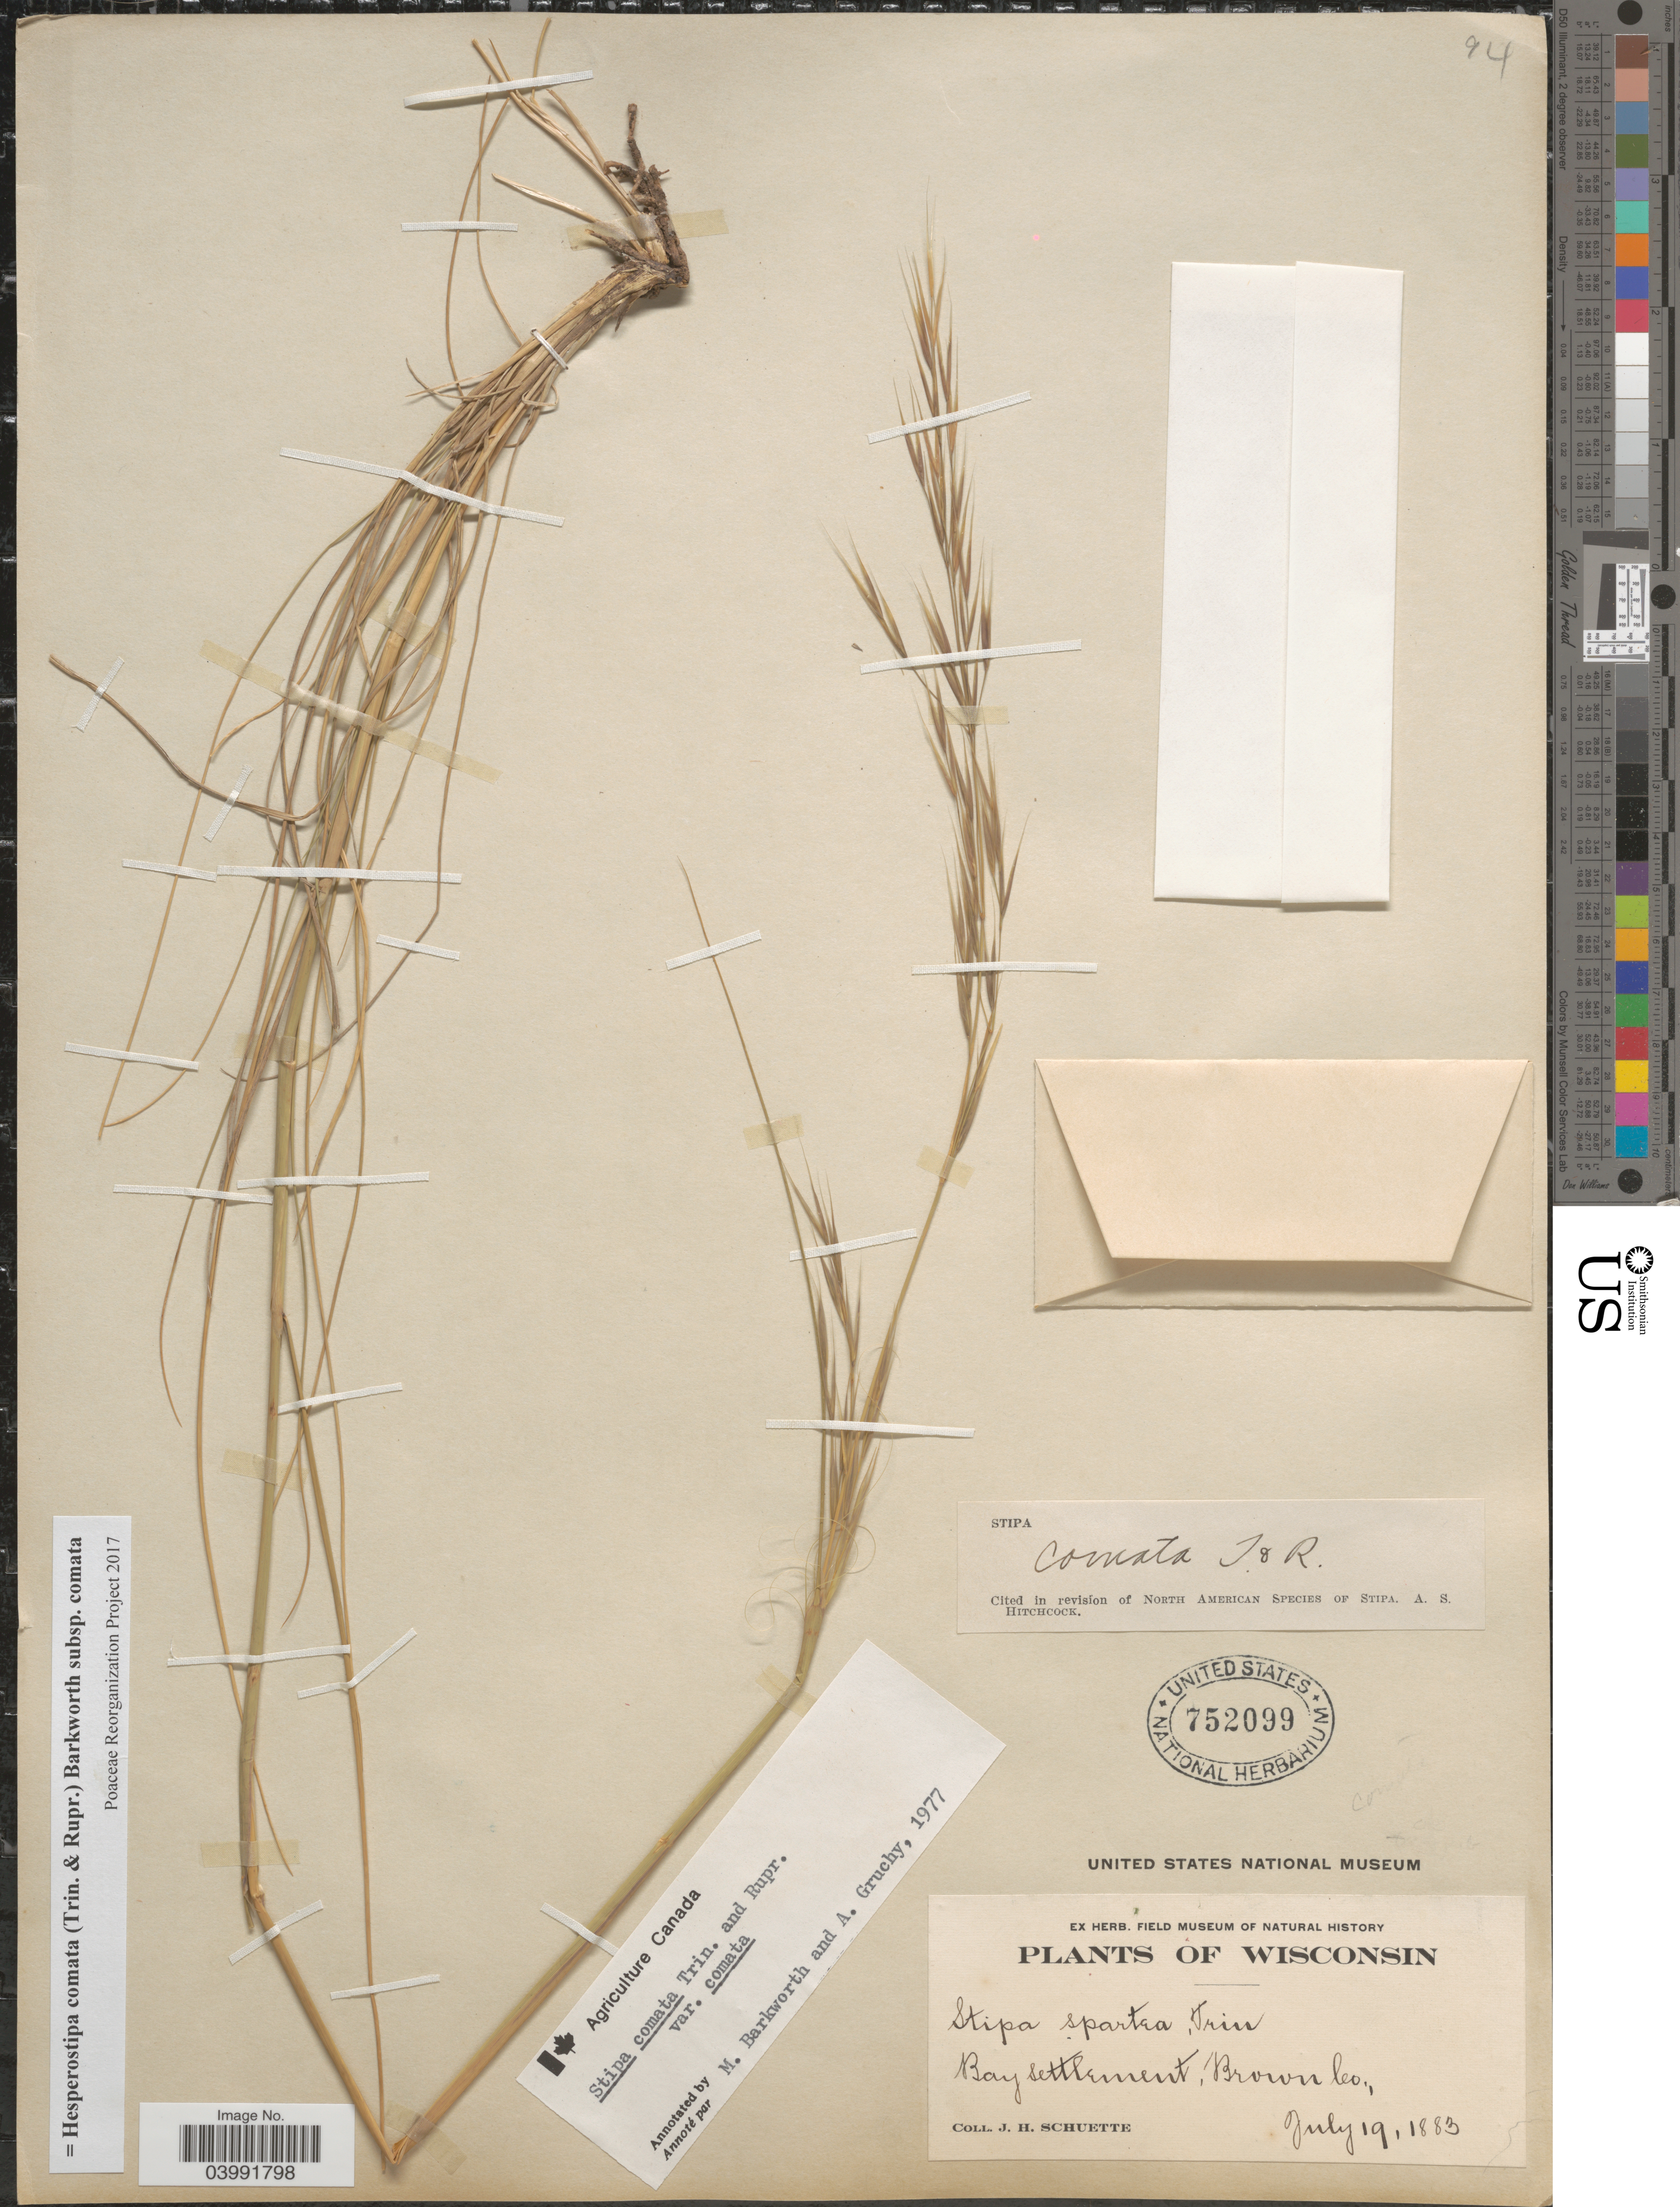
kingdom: Plantae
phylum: Tracheophyta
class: Liliopsida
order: Poales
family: Poaceae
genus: Hesperostipa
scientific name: Hesperostipa comata subsp. comata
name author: (Trin. & Rupr.) Barkworth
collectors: J. H. Schuette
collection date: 1883-07-19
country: United States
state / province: Wisconsin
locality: Bay settlement, Brown Co.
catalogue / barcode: US 752099